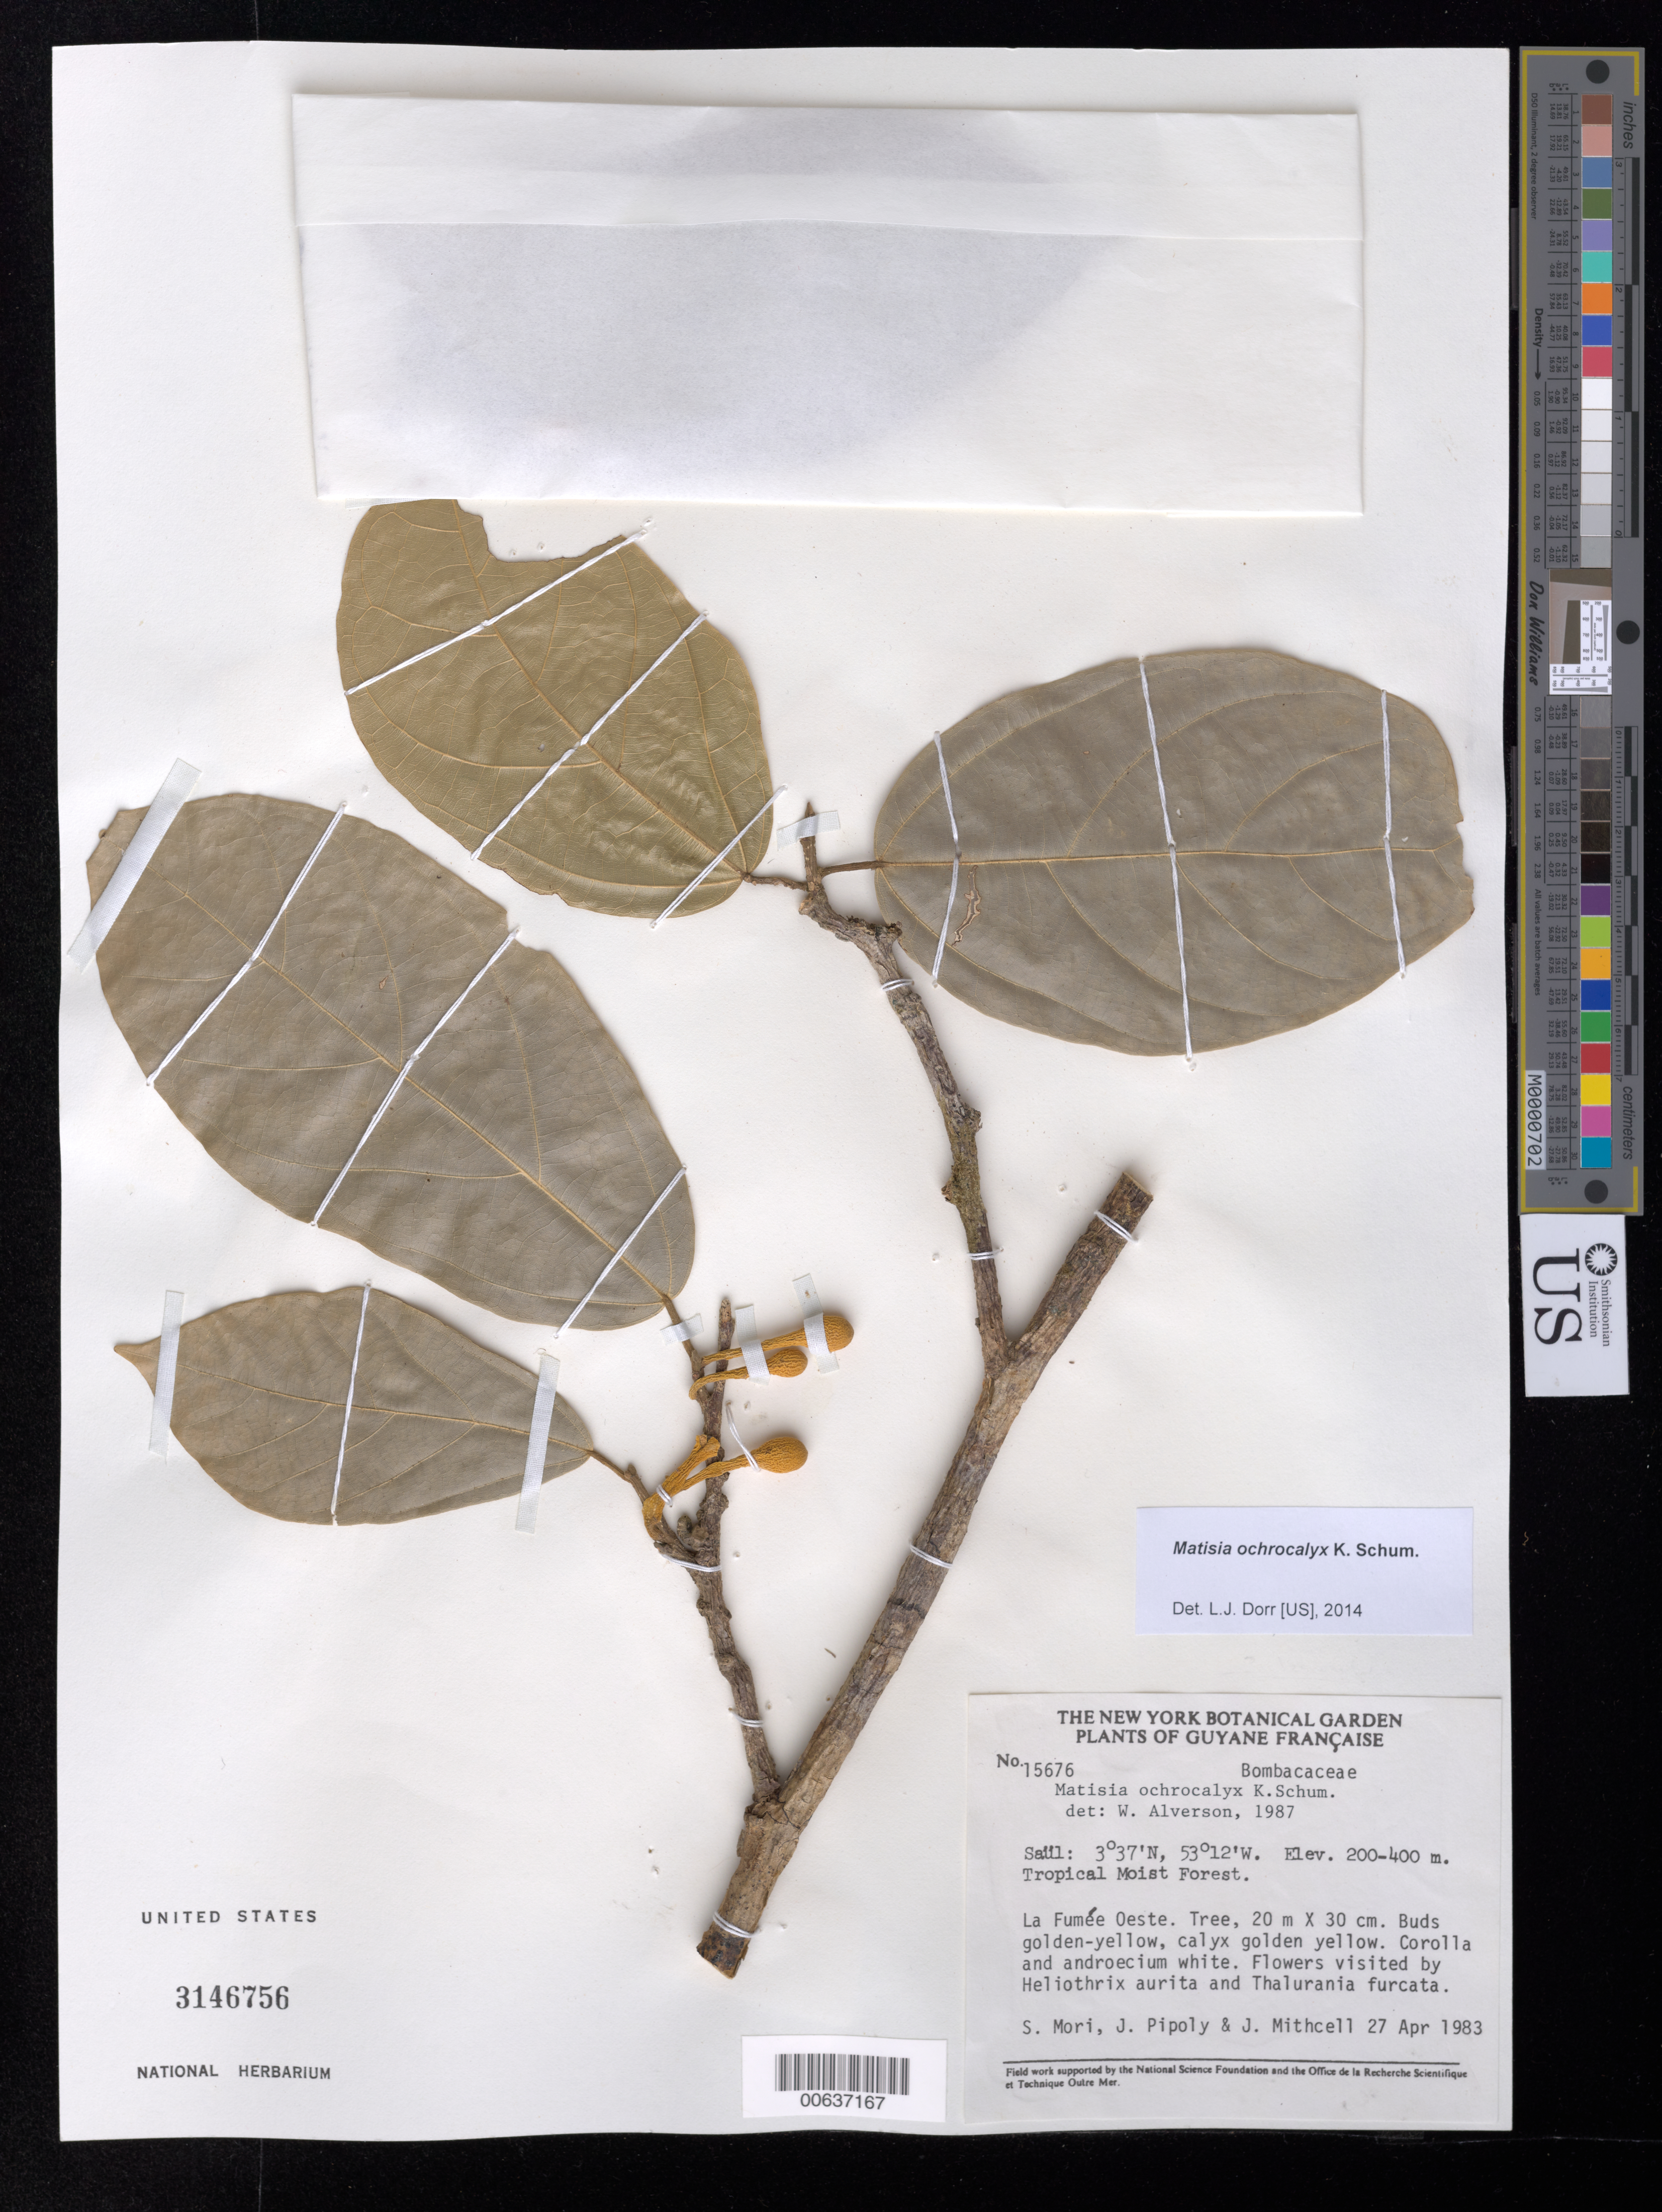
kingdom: Plantae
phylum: Tracheophyta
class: Magnoliopsida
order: Malvales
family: Malvaceae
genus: Matisia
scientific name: Matisia ochrocalyx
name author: K. Schum.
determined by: Dorr, L. J., (BOT), Smithsonian Institution - National Museum of Natural History (UNITED STATES)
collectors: S. Mori, J. J. Pipoly & B. Mitchell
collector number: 15676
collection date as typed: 27-Apr-83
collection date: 1983-04-27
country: French Guiana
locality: Saül, La Fumée Oeste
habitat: Tropical most forest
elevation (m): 200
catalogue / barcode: US 3146756